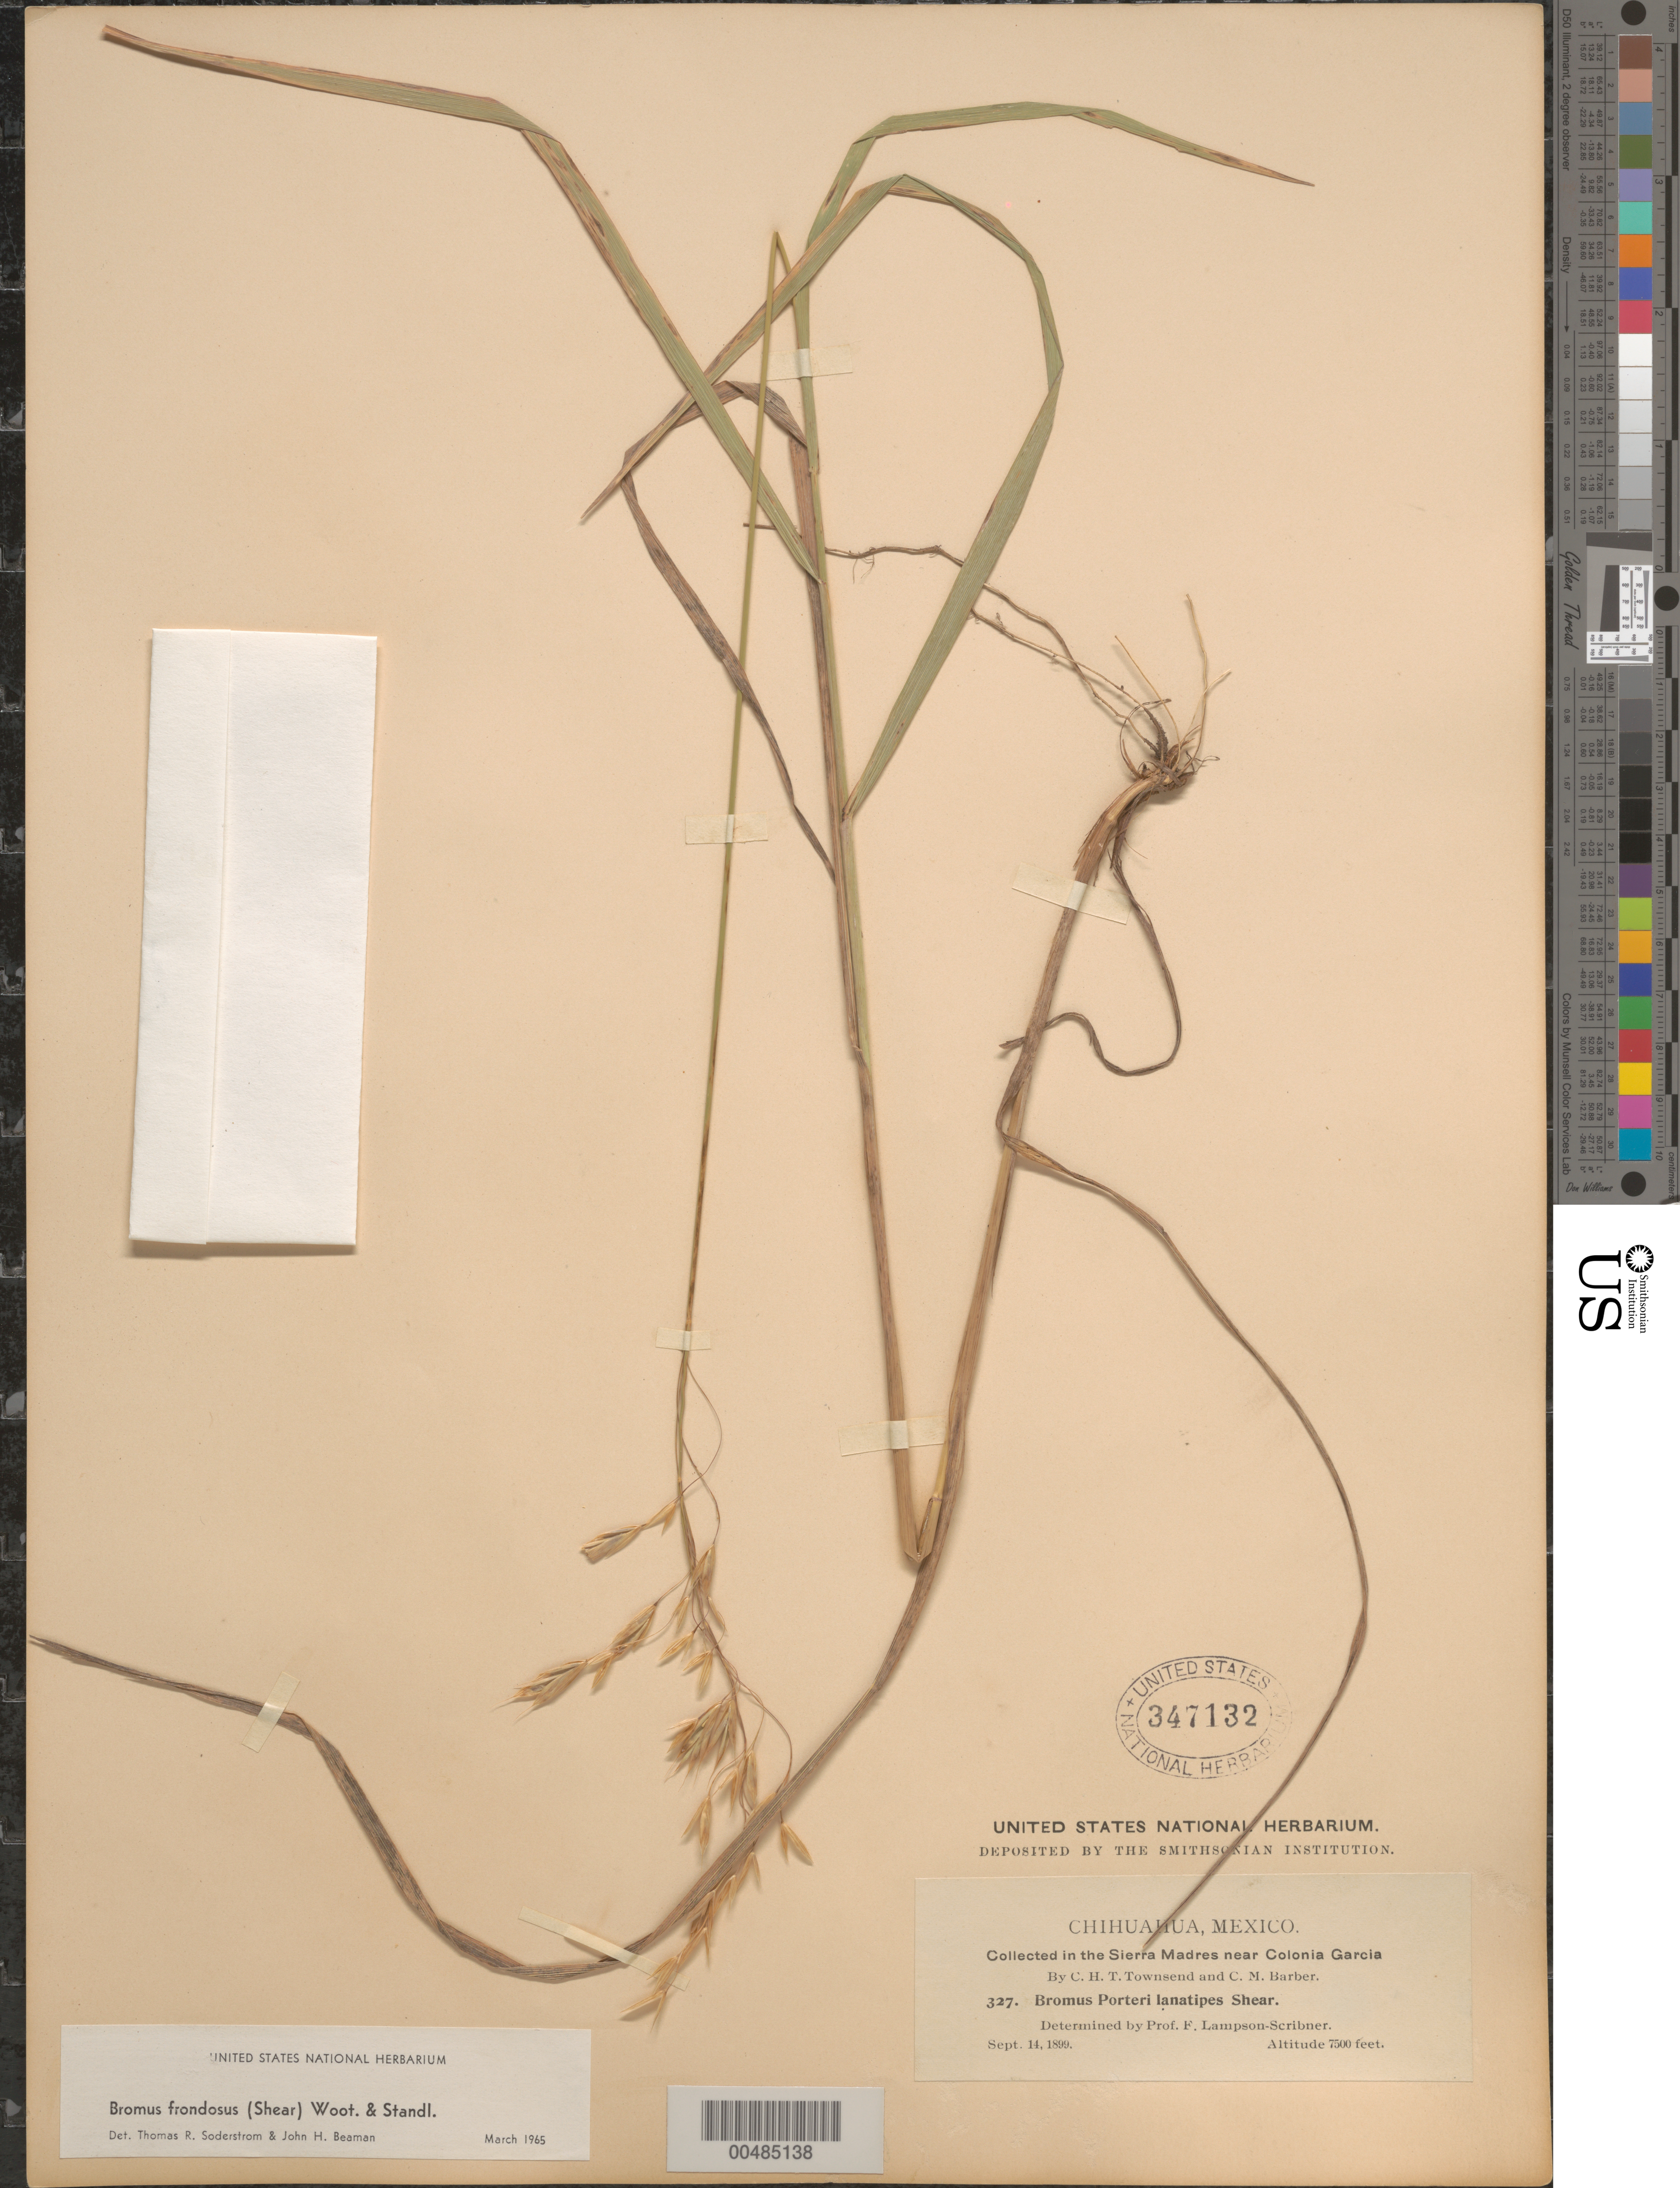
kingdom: Plantae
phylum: Tracheophyta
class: Liliopsida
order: Poales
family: Poaceae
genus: Bromus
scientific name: Bromus porteri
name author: (J.M. Coult.) Nash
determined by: Scribner, F. L.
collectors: C. H. T. Townsend & C. Barber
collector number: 327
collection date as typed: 14 Sep 1899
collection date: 1899-09-14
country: Mexico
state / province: Chihuahua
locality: Sierra Madres near Colonia Garcia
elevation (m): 2286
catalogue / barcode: US 347132